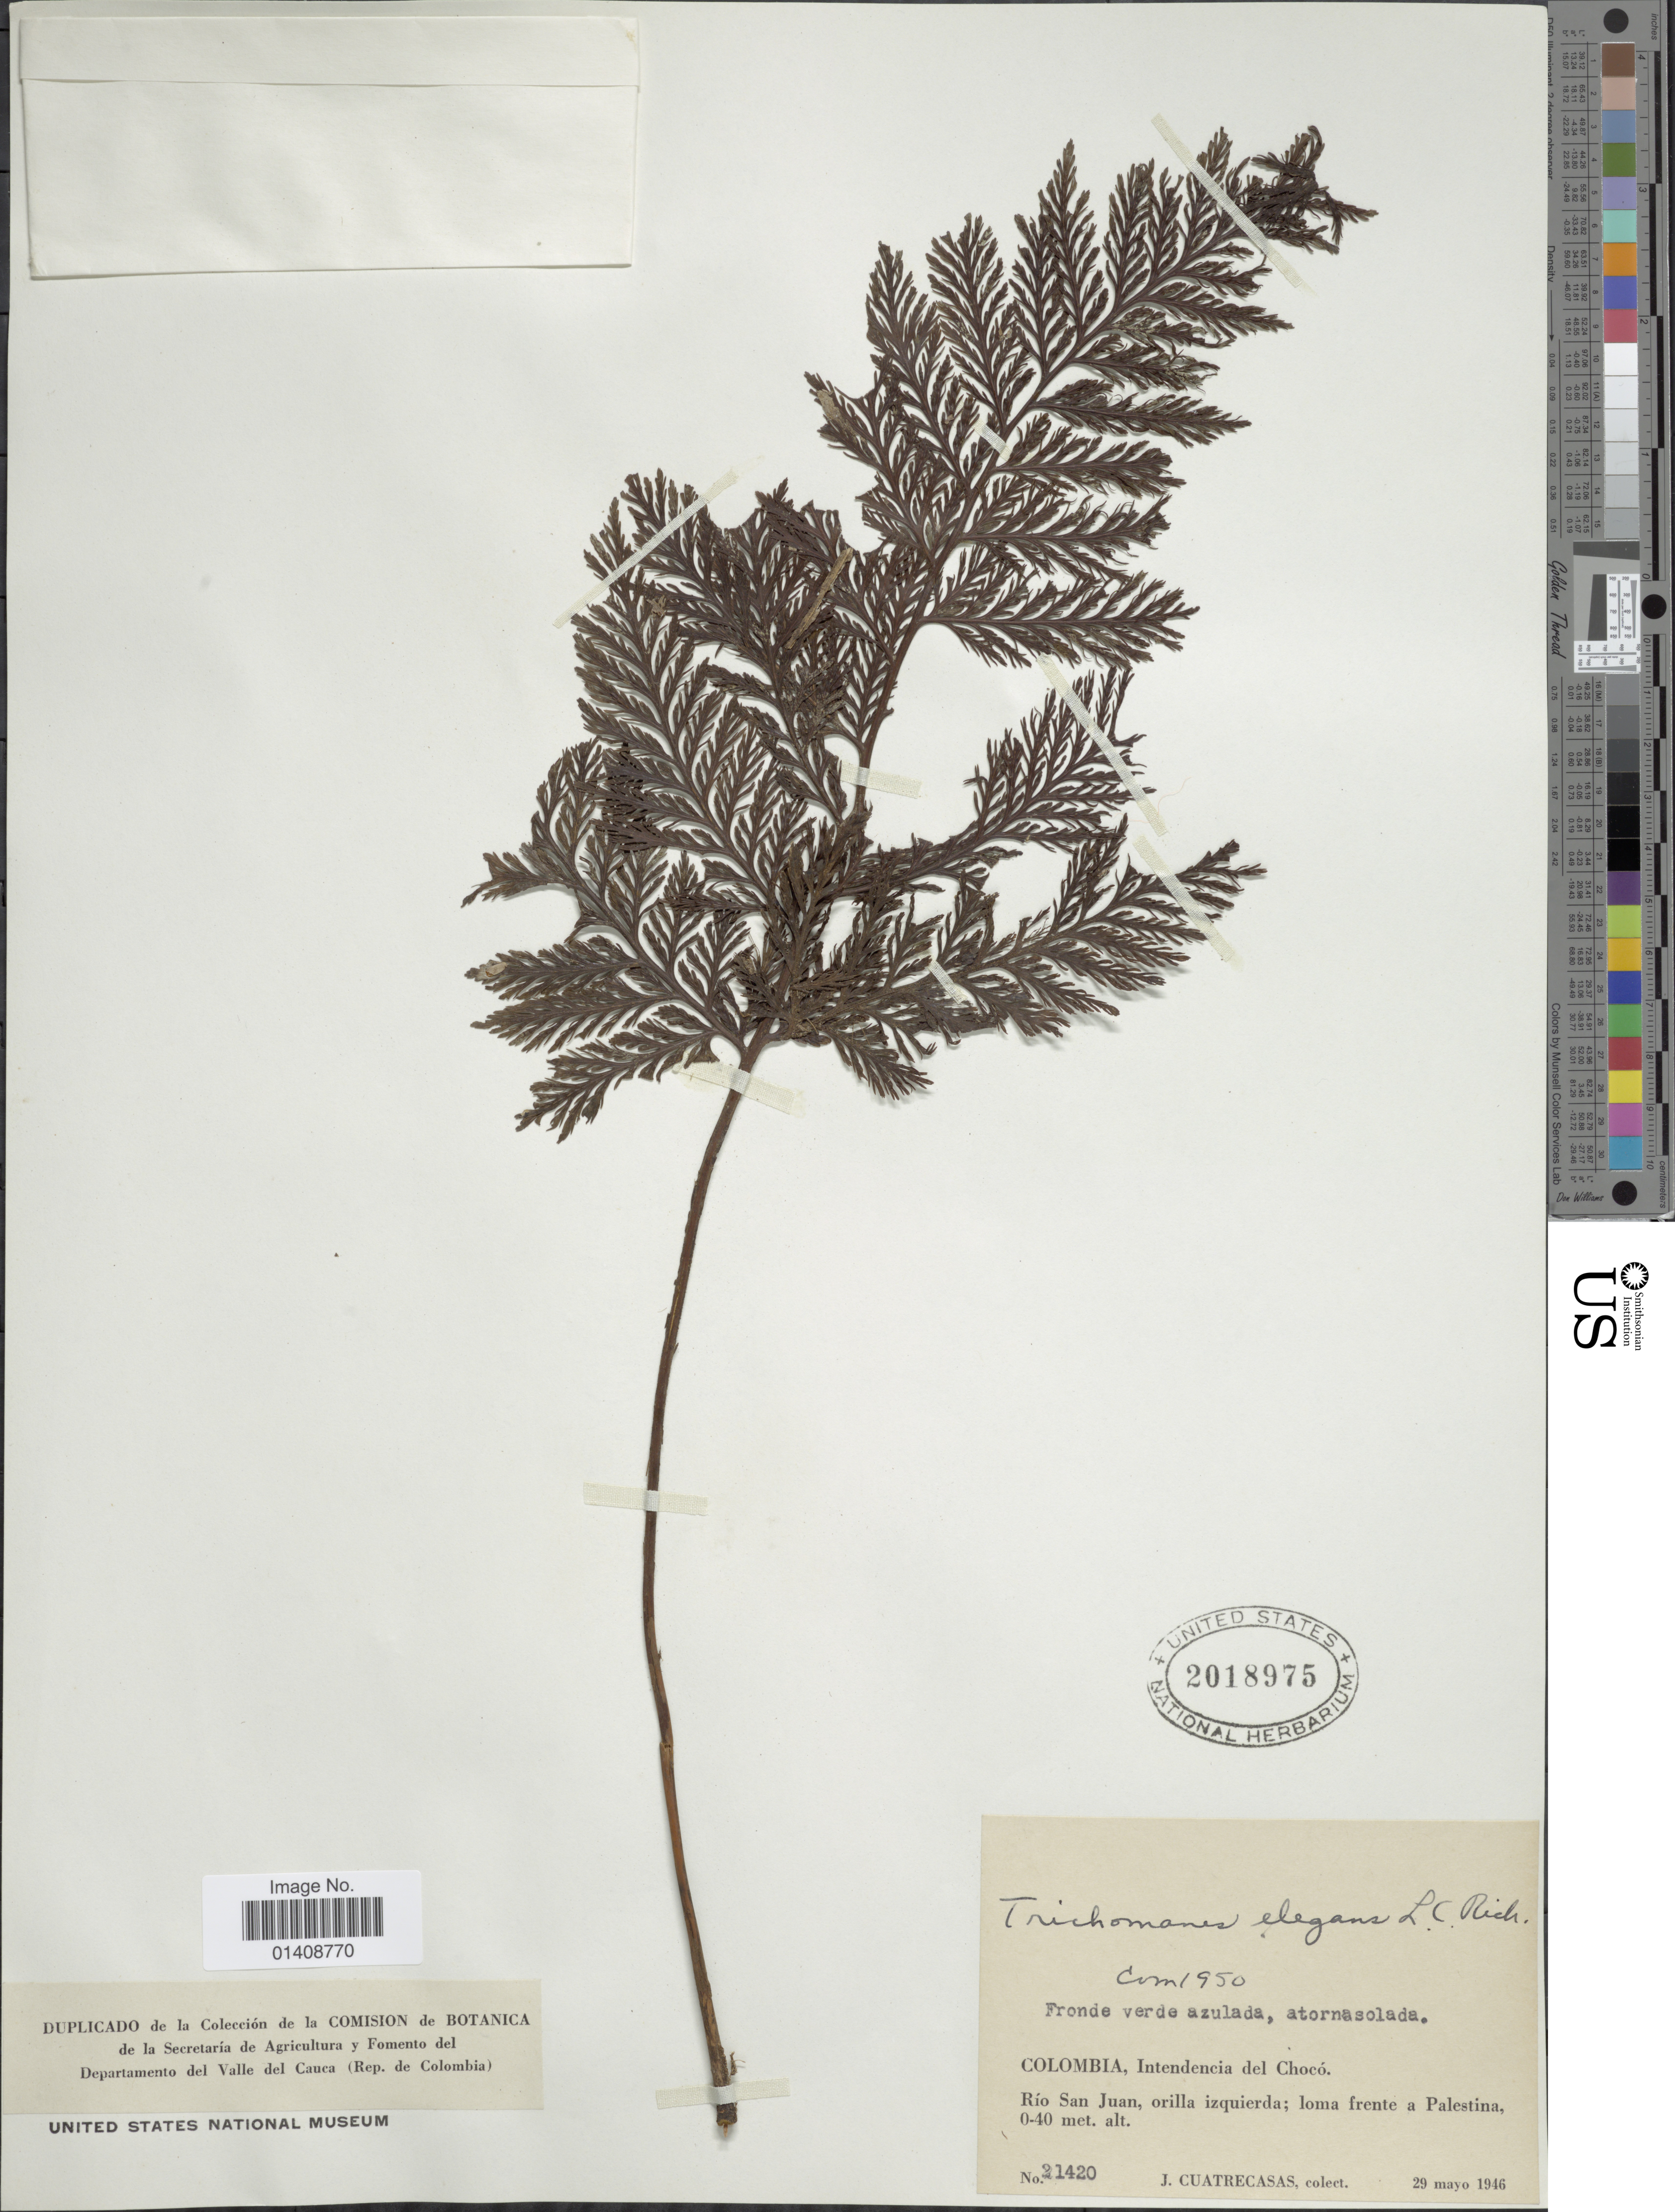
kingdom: Plantae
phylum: Tracheophyta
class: Polypodiopsida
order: Hymenophyllales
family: Hymenophyllaceae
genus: Trichomanes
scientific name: Trichomanes elegans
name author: Rich.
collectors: J. Cuatrecasas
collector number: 21420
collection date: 1946-05-29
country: Colombia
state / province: Chocó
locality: Rio San Juan, orilla izquierda; Ioma frente a Palestina.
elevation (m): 0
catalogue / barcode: US 2018975